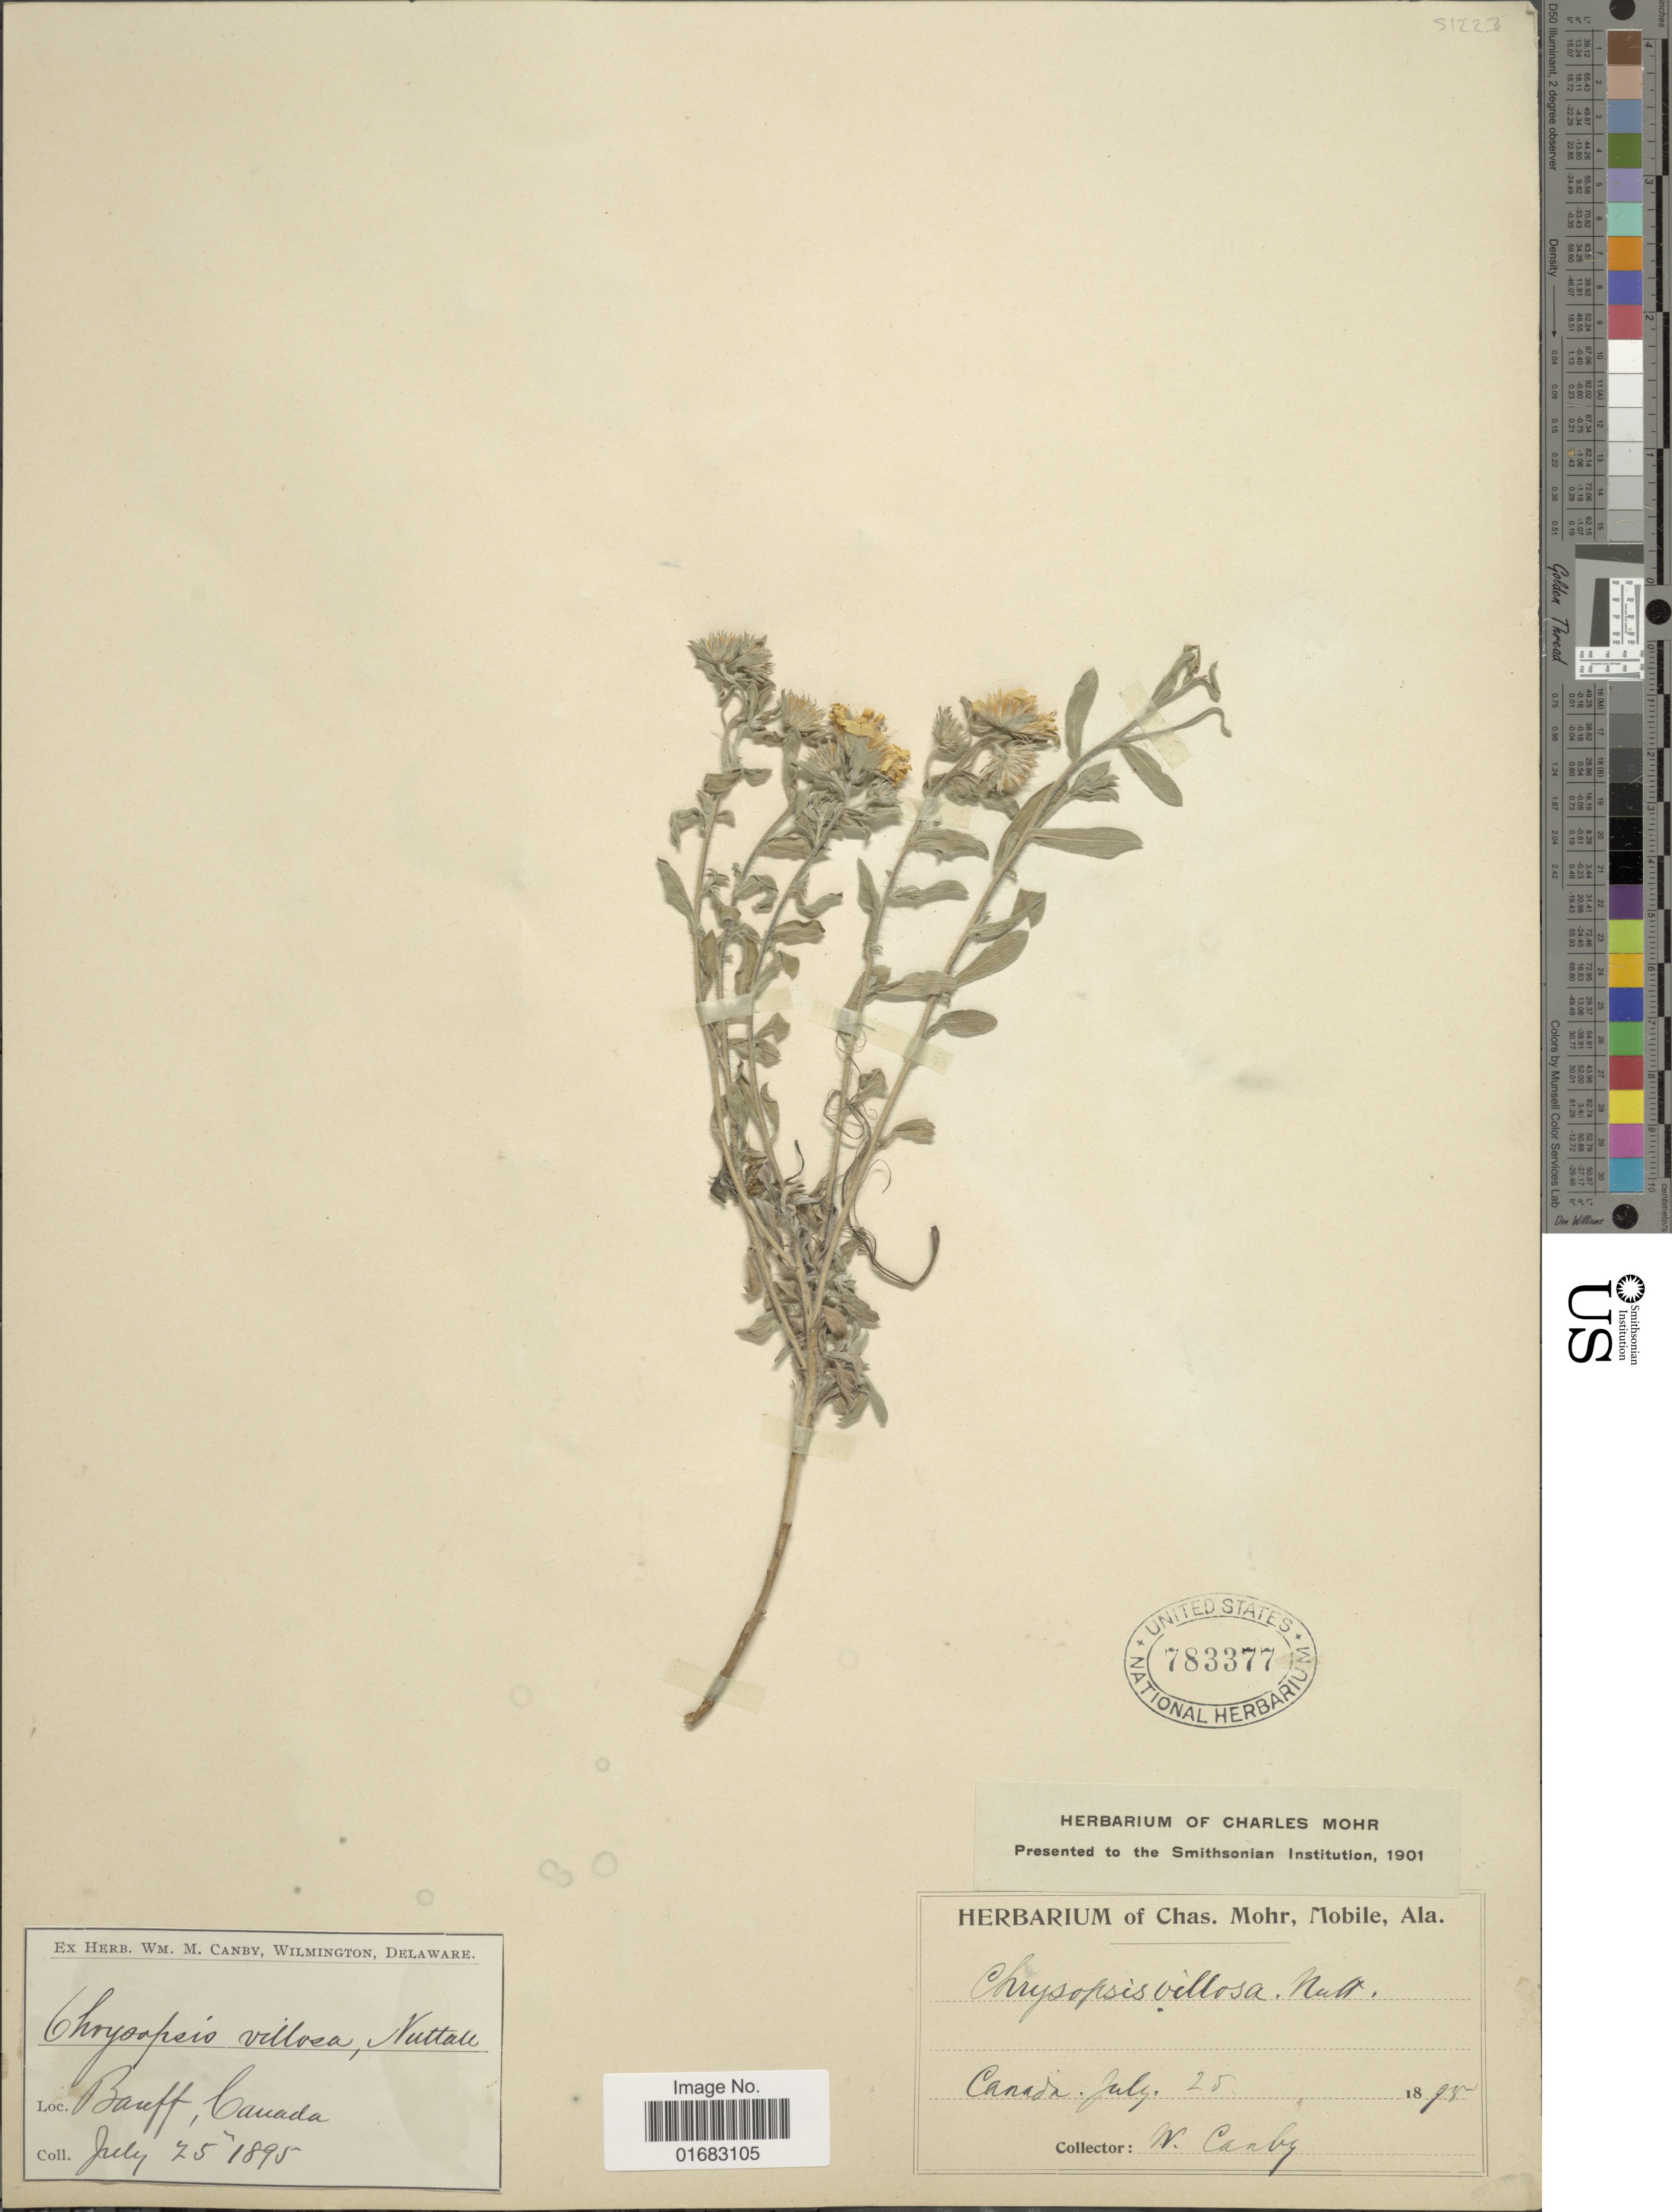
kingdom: Plantae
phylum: Tracheophyta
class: Magnoliopsida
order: Asterales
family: Asteraceae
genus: Heterotheca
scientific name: Heterotheca villosa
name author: (Pursh) Shinners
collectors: W. Canby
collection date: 1895-07-25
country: Canada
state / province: Alberta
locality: Banff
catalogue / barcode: US 783377